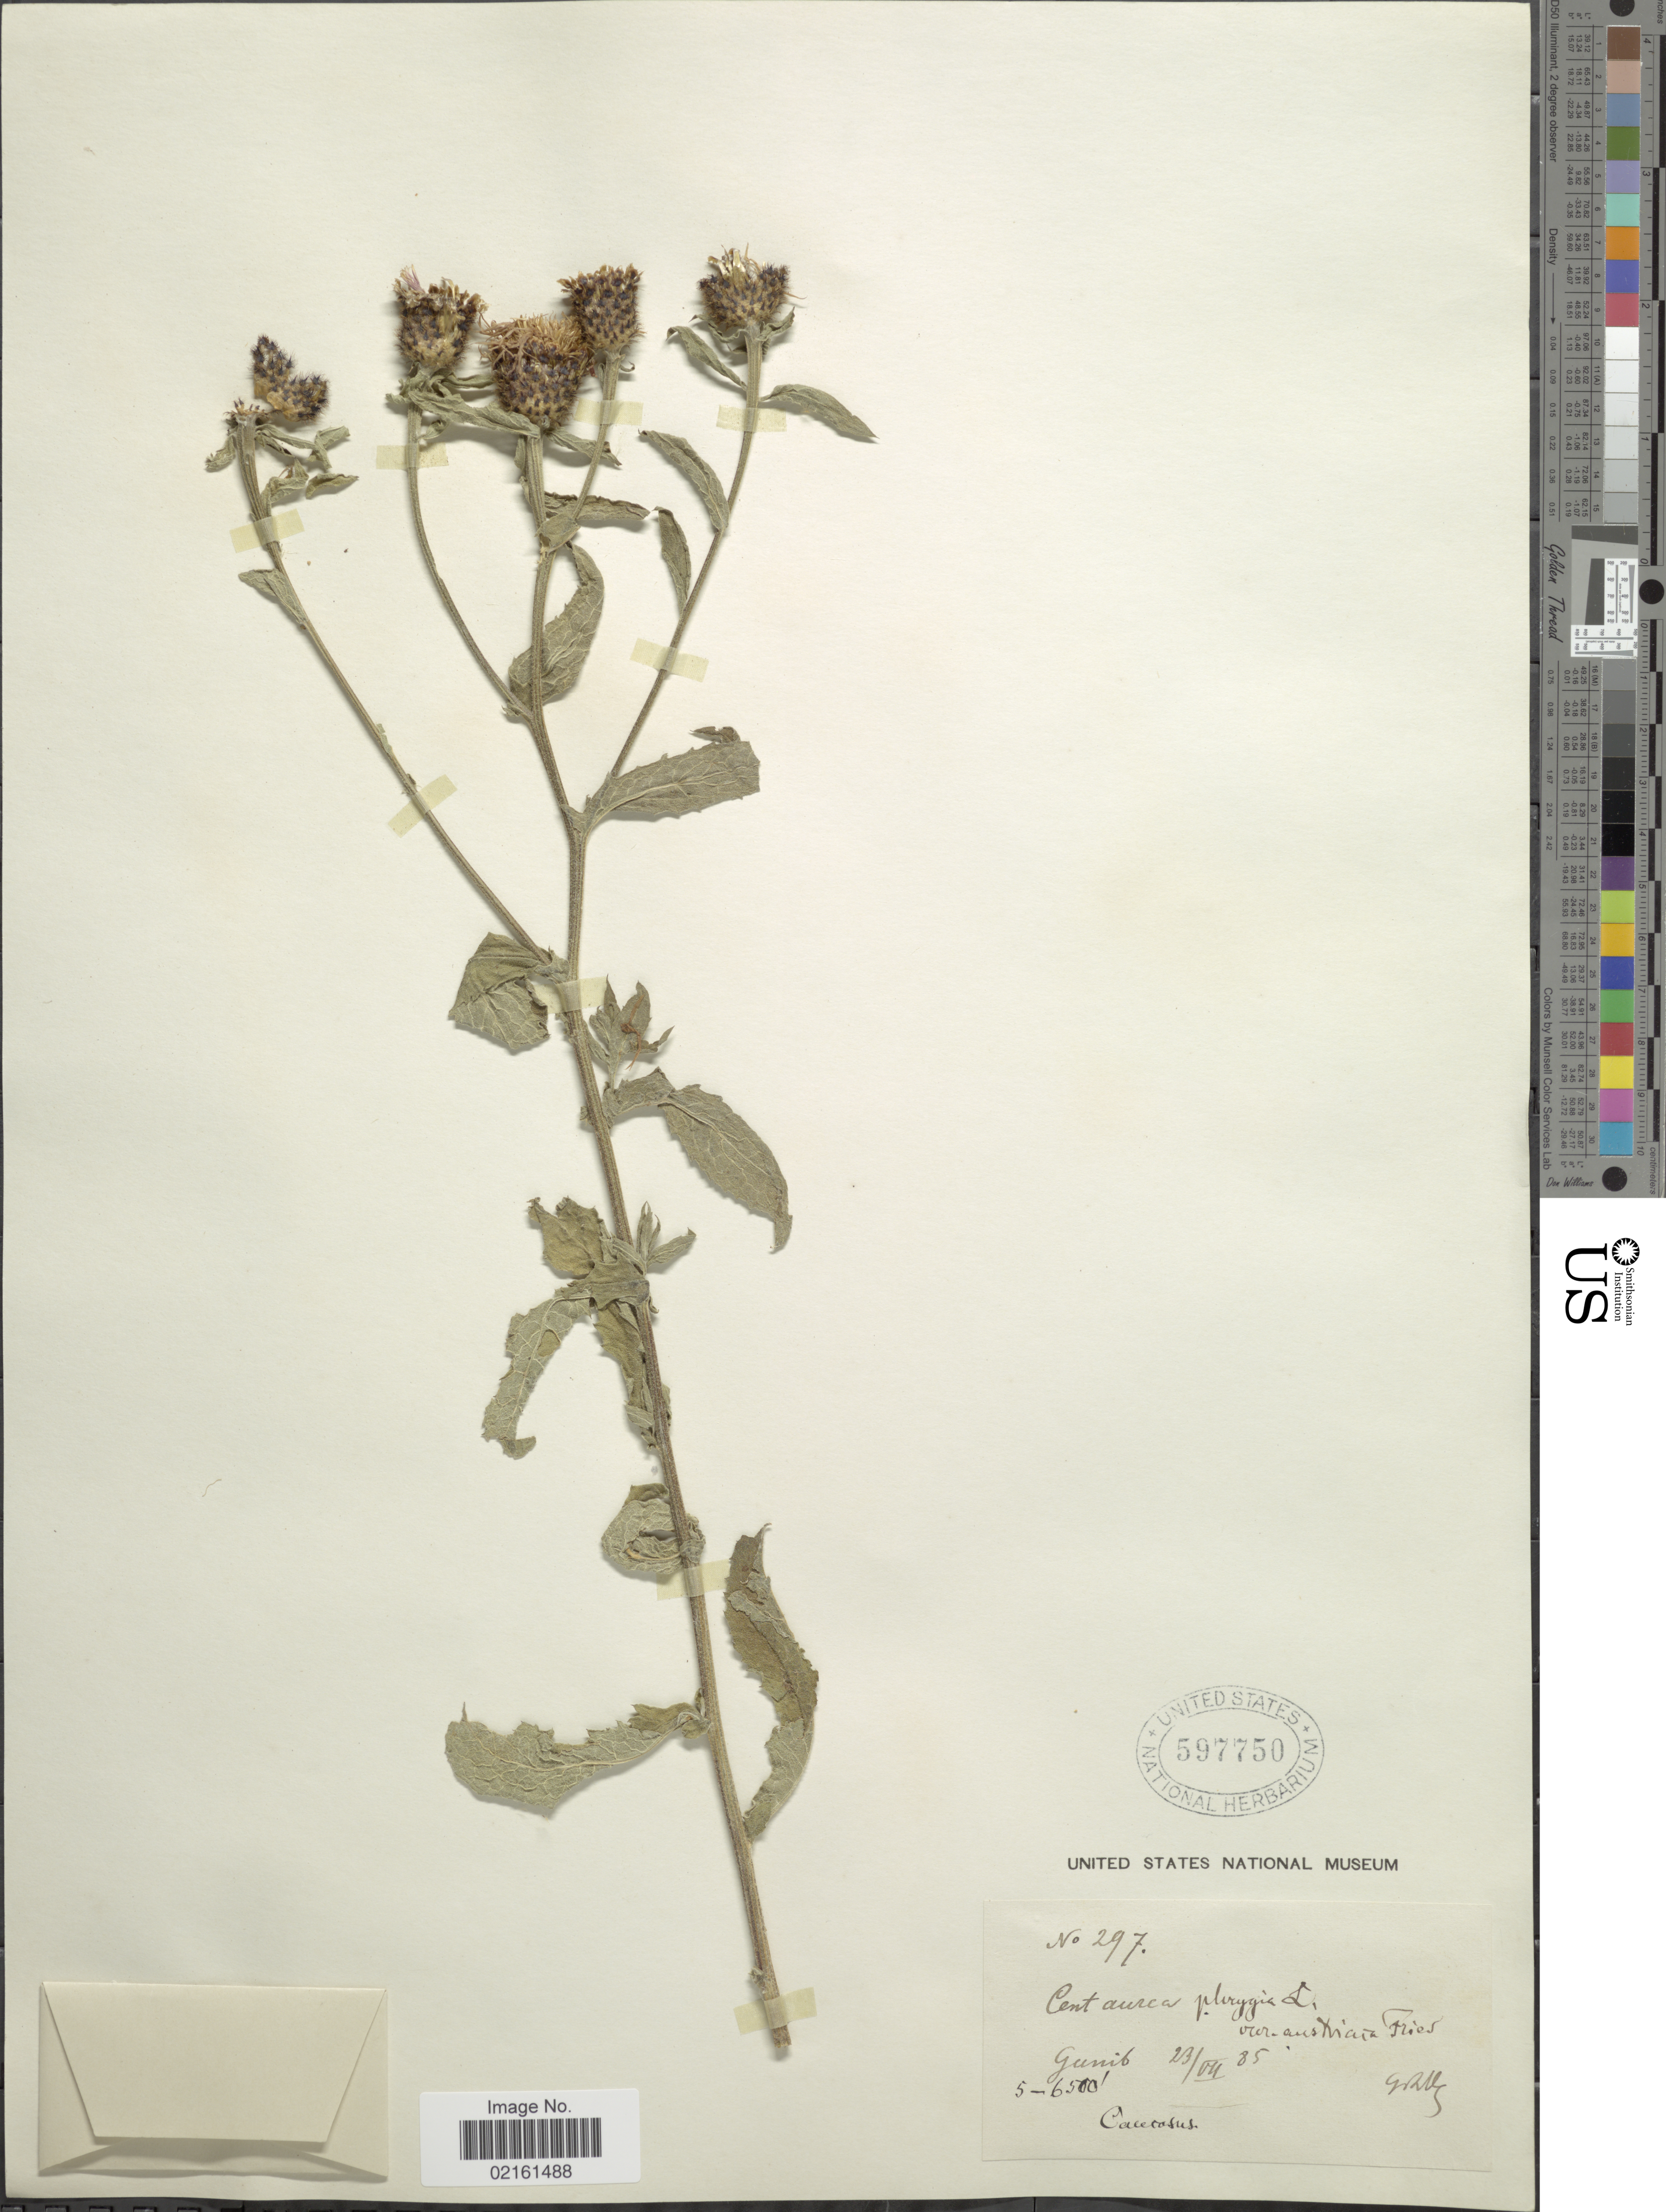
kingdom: Plantae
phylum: Tracheophyta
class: Magnoliopsida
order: Asterales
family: Asteraceae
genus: Centaurea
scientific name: Centaurea phrygia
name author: L.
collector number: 297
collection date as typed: Transcribed d/m/y: 23/4/85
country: Russian Federation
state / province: Dagestan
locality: Gunit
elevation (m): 1524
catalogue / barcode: US 597750